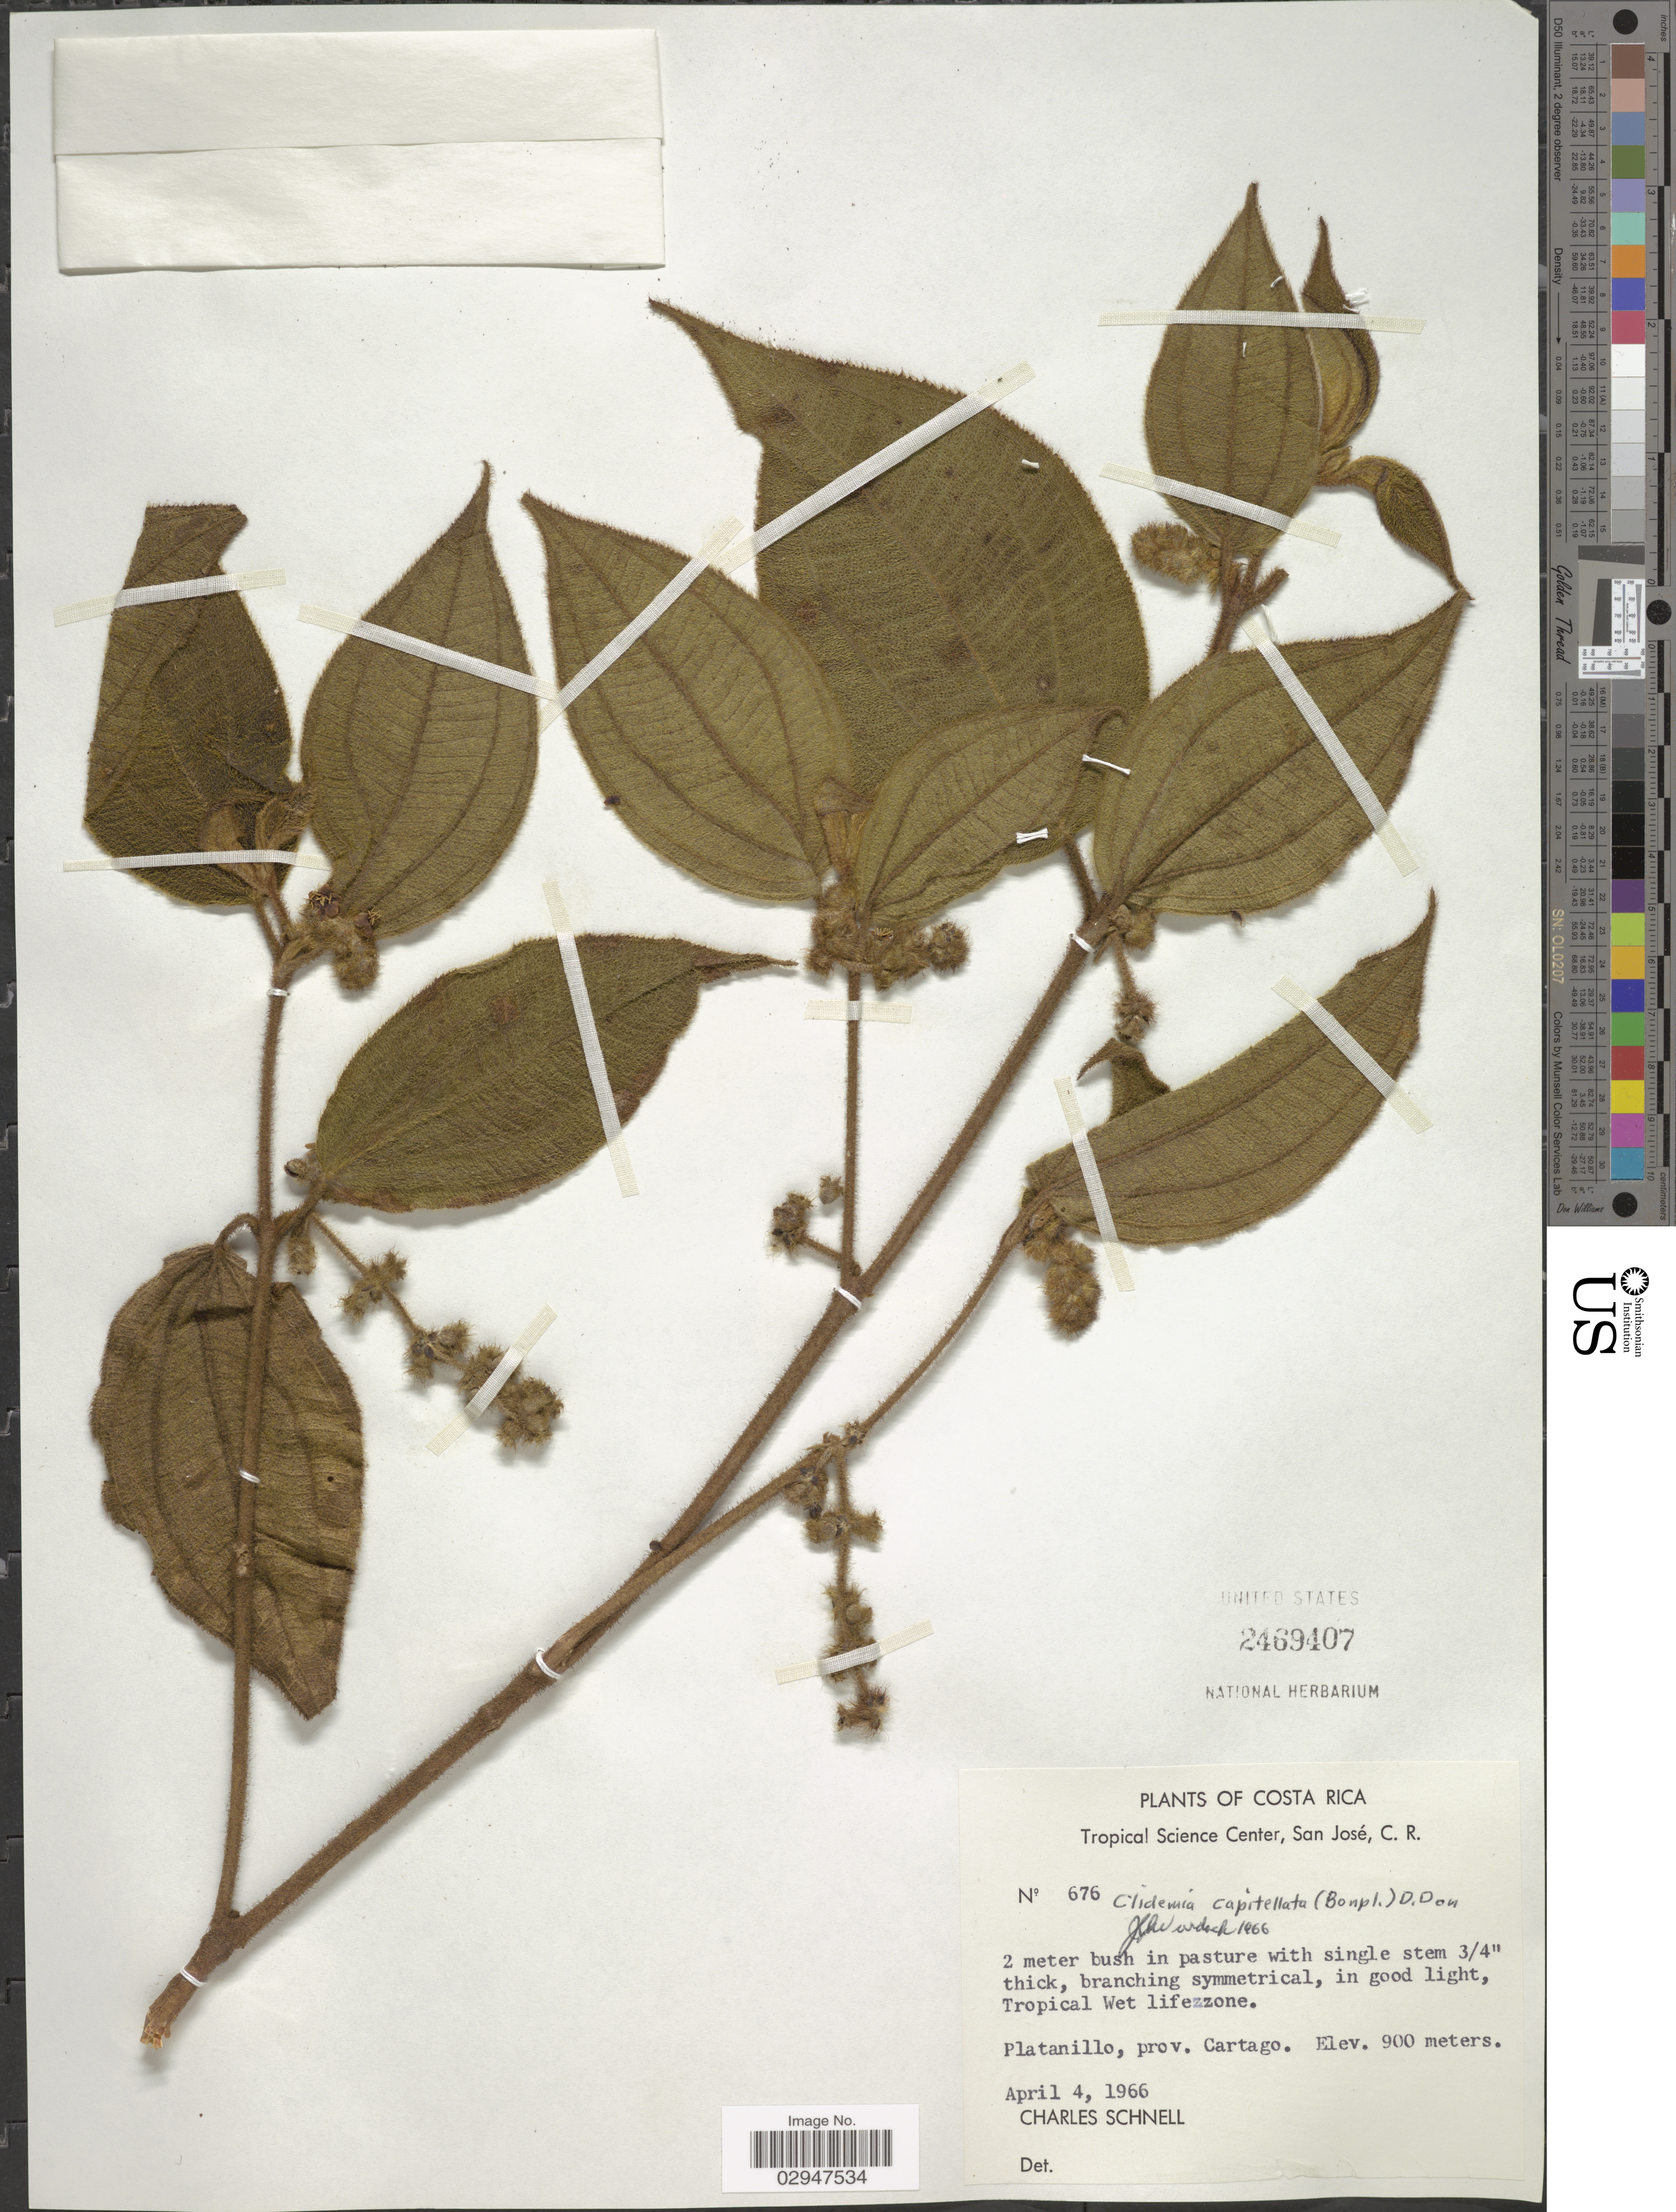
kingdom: Plantae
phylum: Tracheophyta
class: Magnoliopsida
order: Myrtales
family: Melastomataceae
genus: Clidemia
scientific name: Clidemia capitellata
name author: (Bonpl.) D. Don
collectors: C. Schnell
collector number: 676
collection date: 1966-04-04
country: Costa Rica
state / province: Cartago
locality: Tropical Wet life zone. Platanillo.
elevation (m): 900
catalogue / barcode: US 2469407